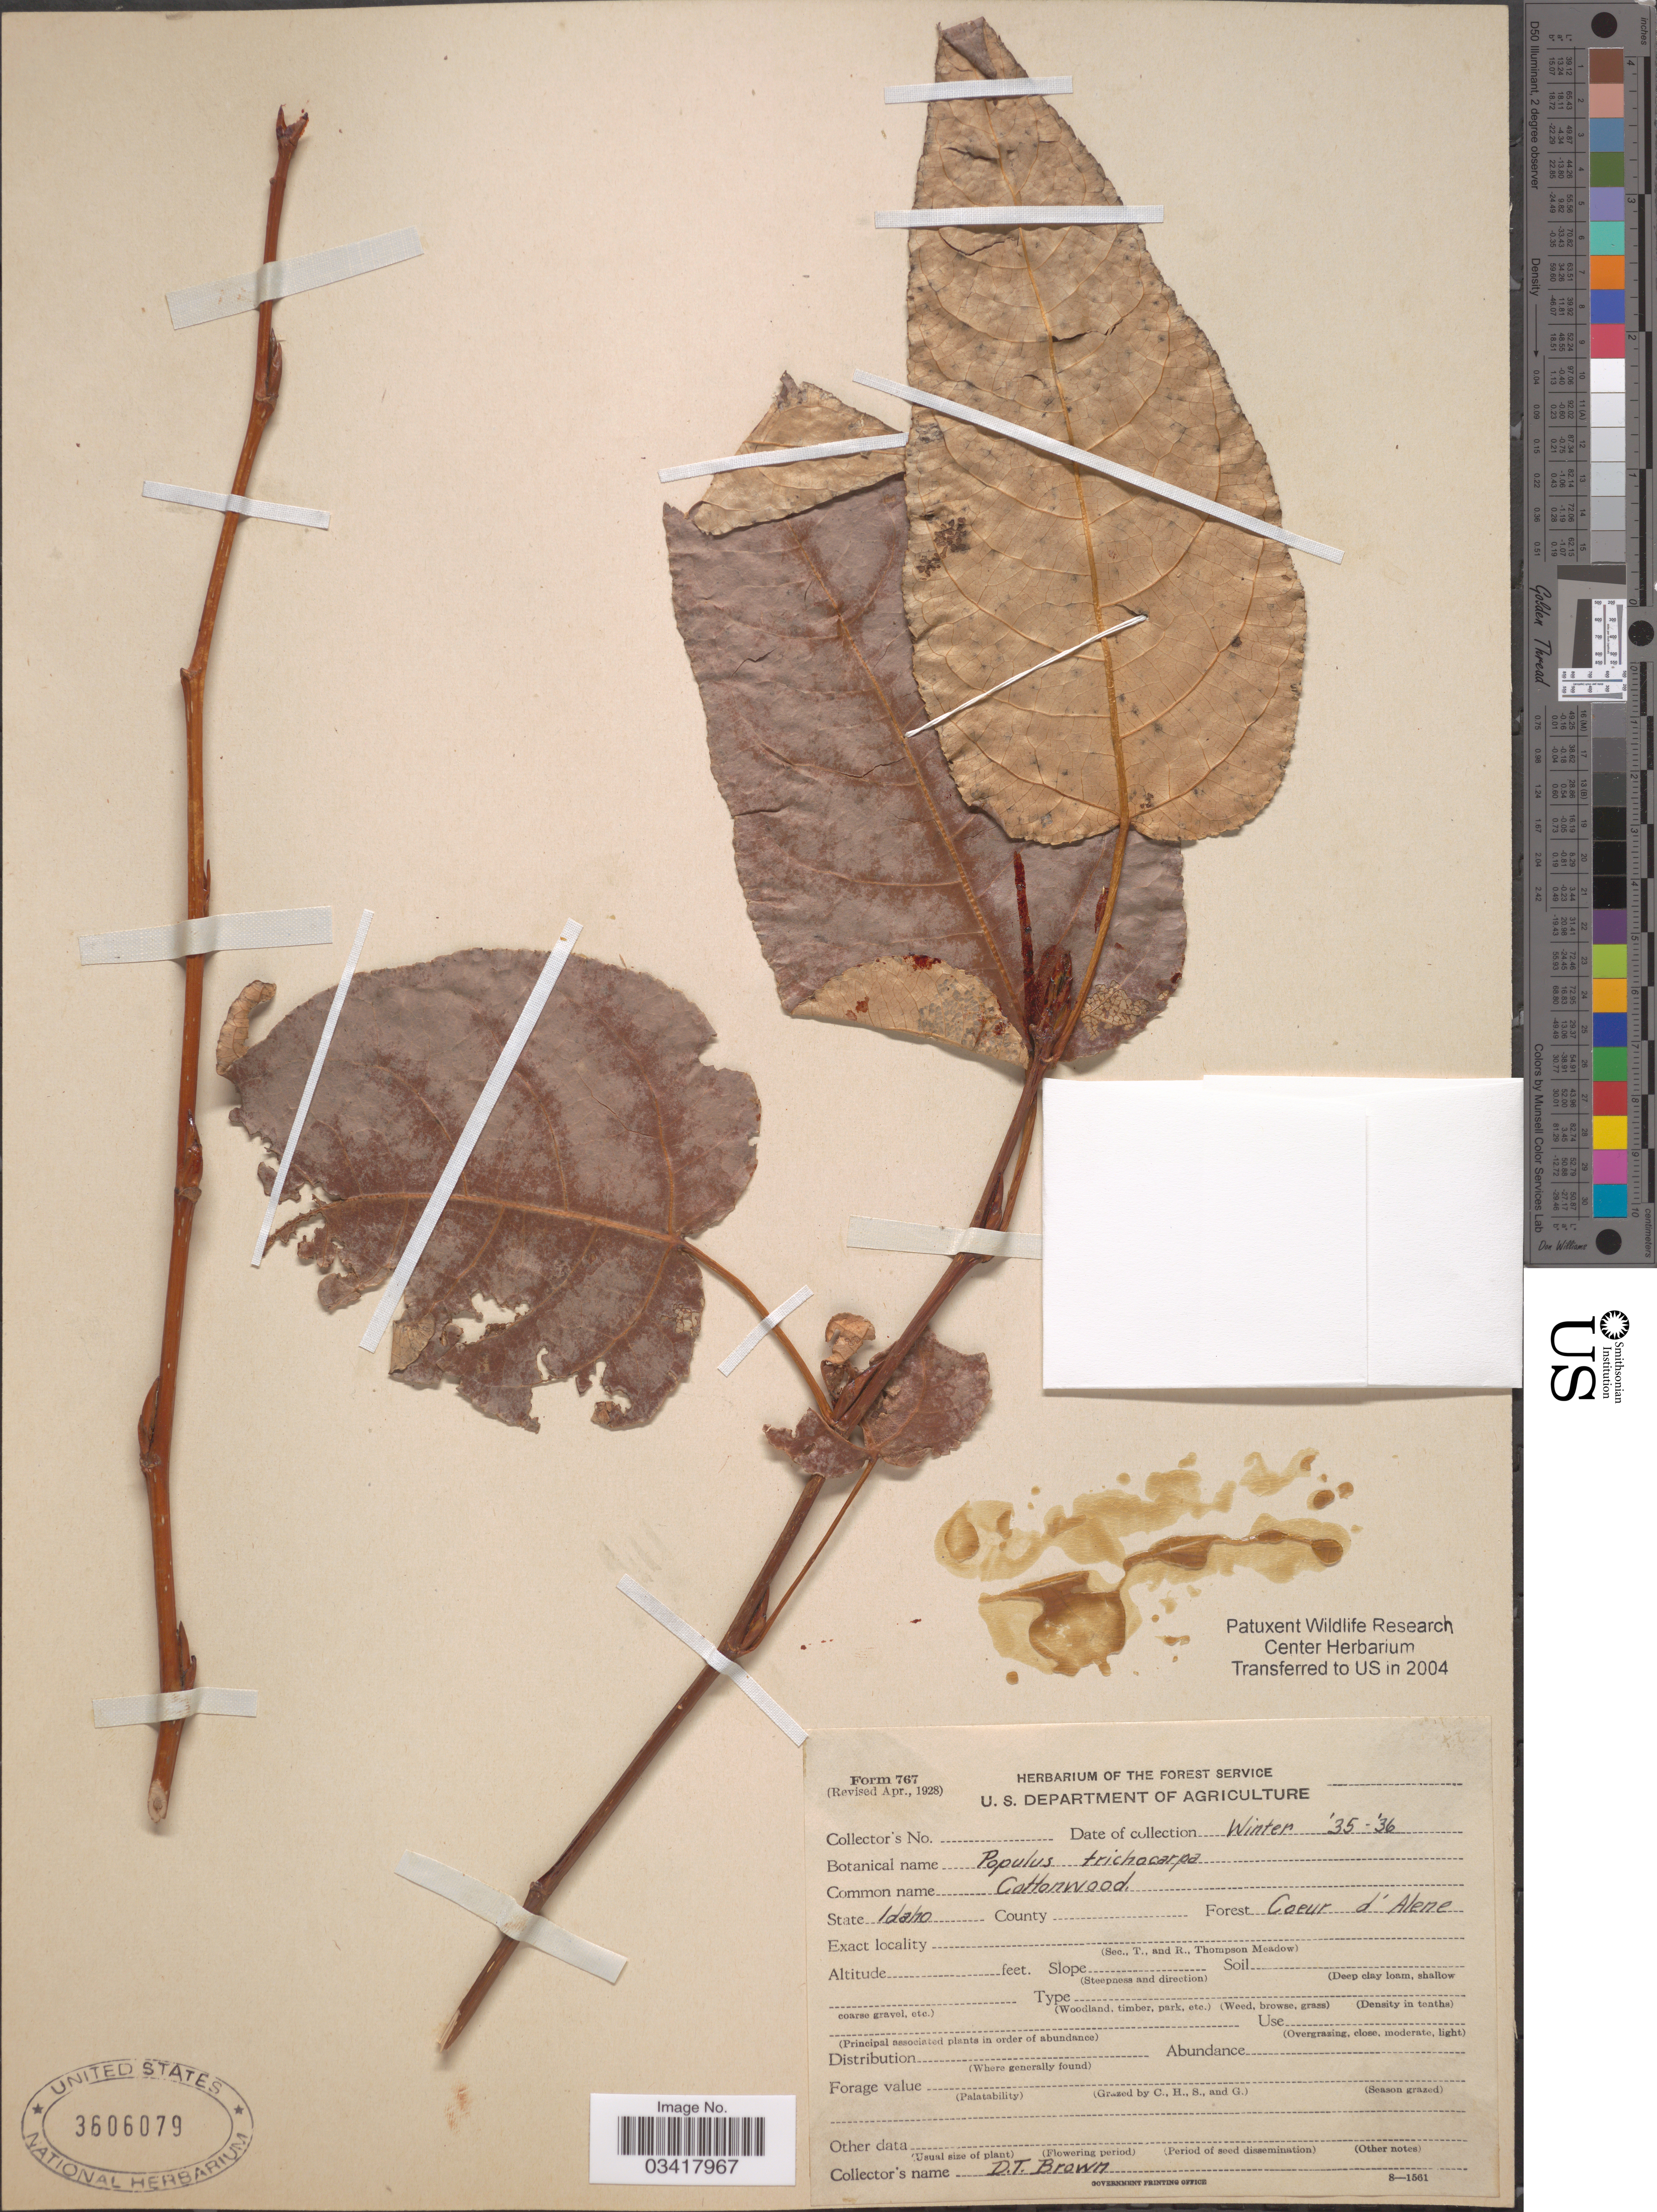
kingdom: Plantae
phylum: Tracheophyta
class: Magnoliopsida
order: Malpighiales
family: Salicaceae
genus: Populus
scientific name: Populus trichocarpa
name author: Torr. & A. Gray ex W. Hook.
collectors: D. Brown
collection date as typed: Winter '35-'36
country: United States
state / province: Idaho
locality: Forest Coeur d'Alene.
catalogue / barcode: US 3606079